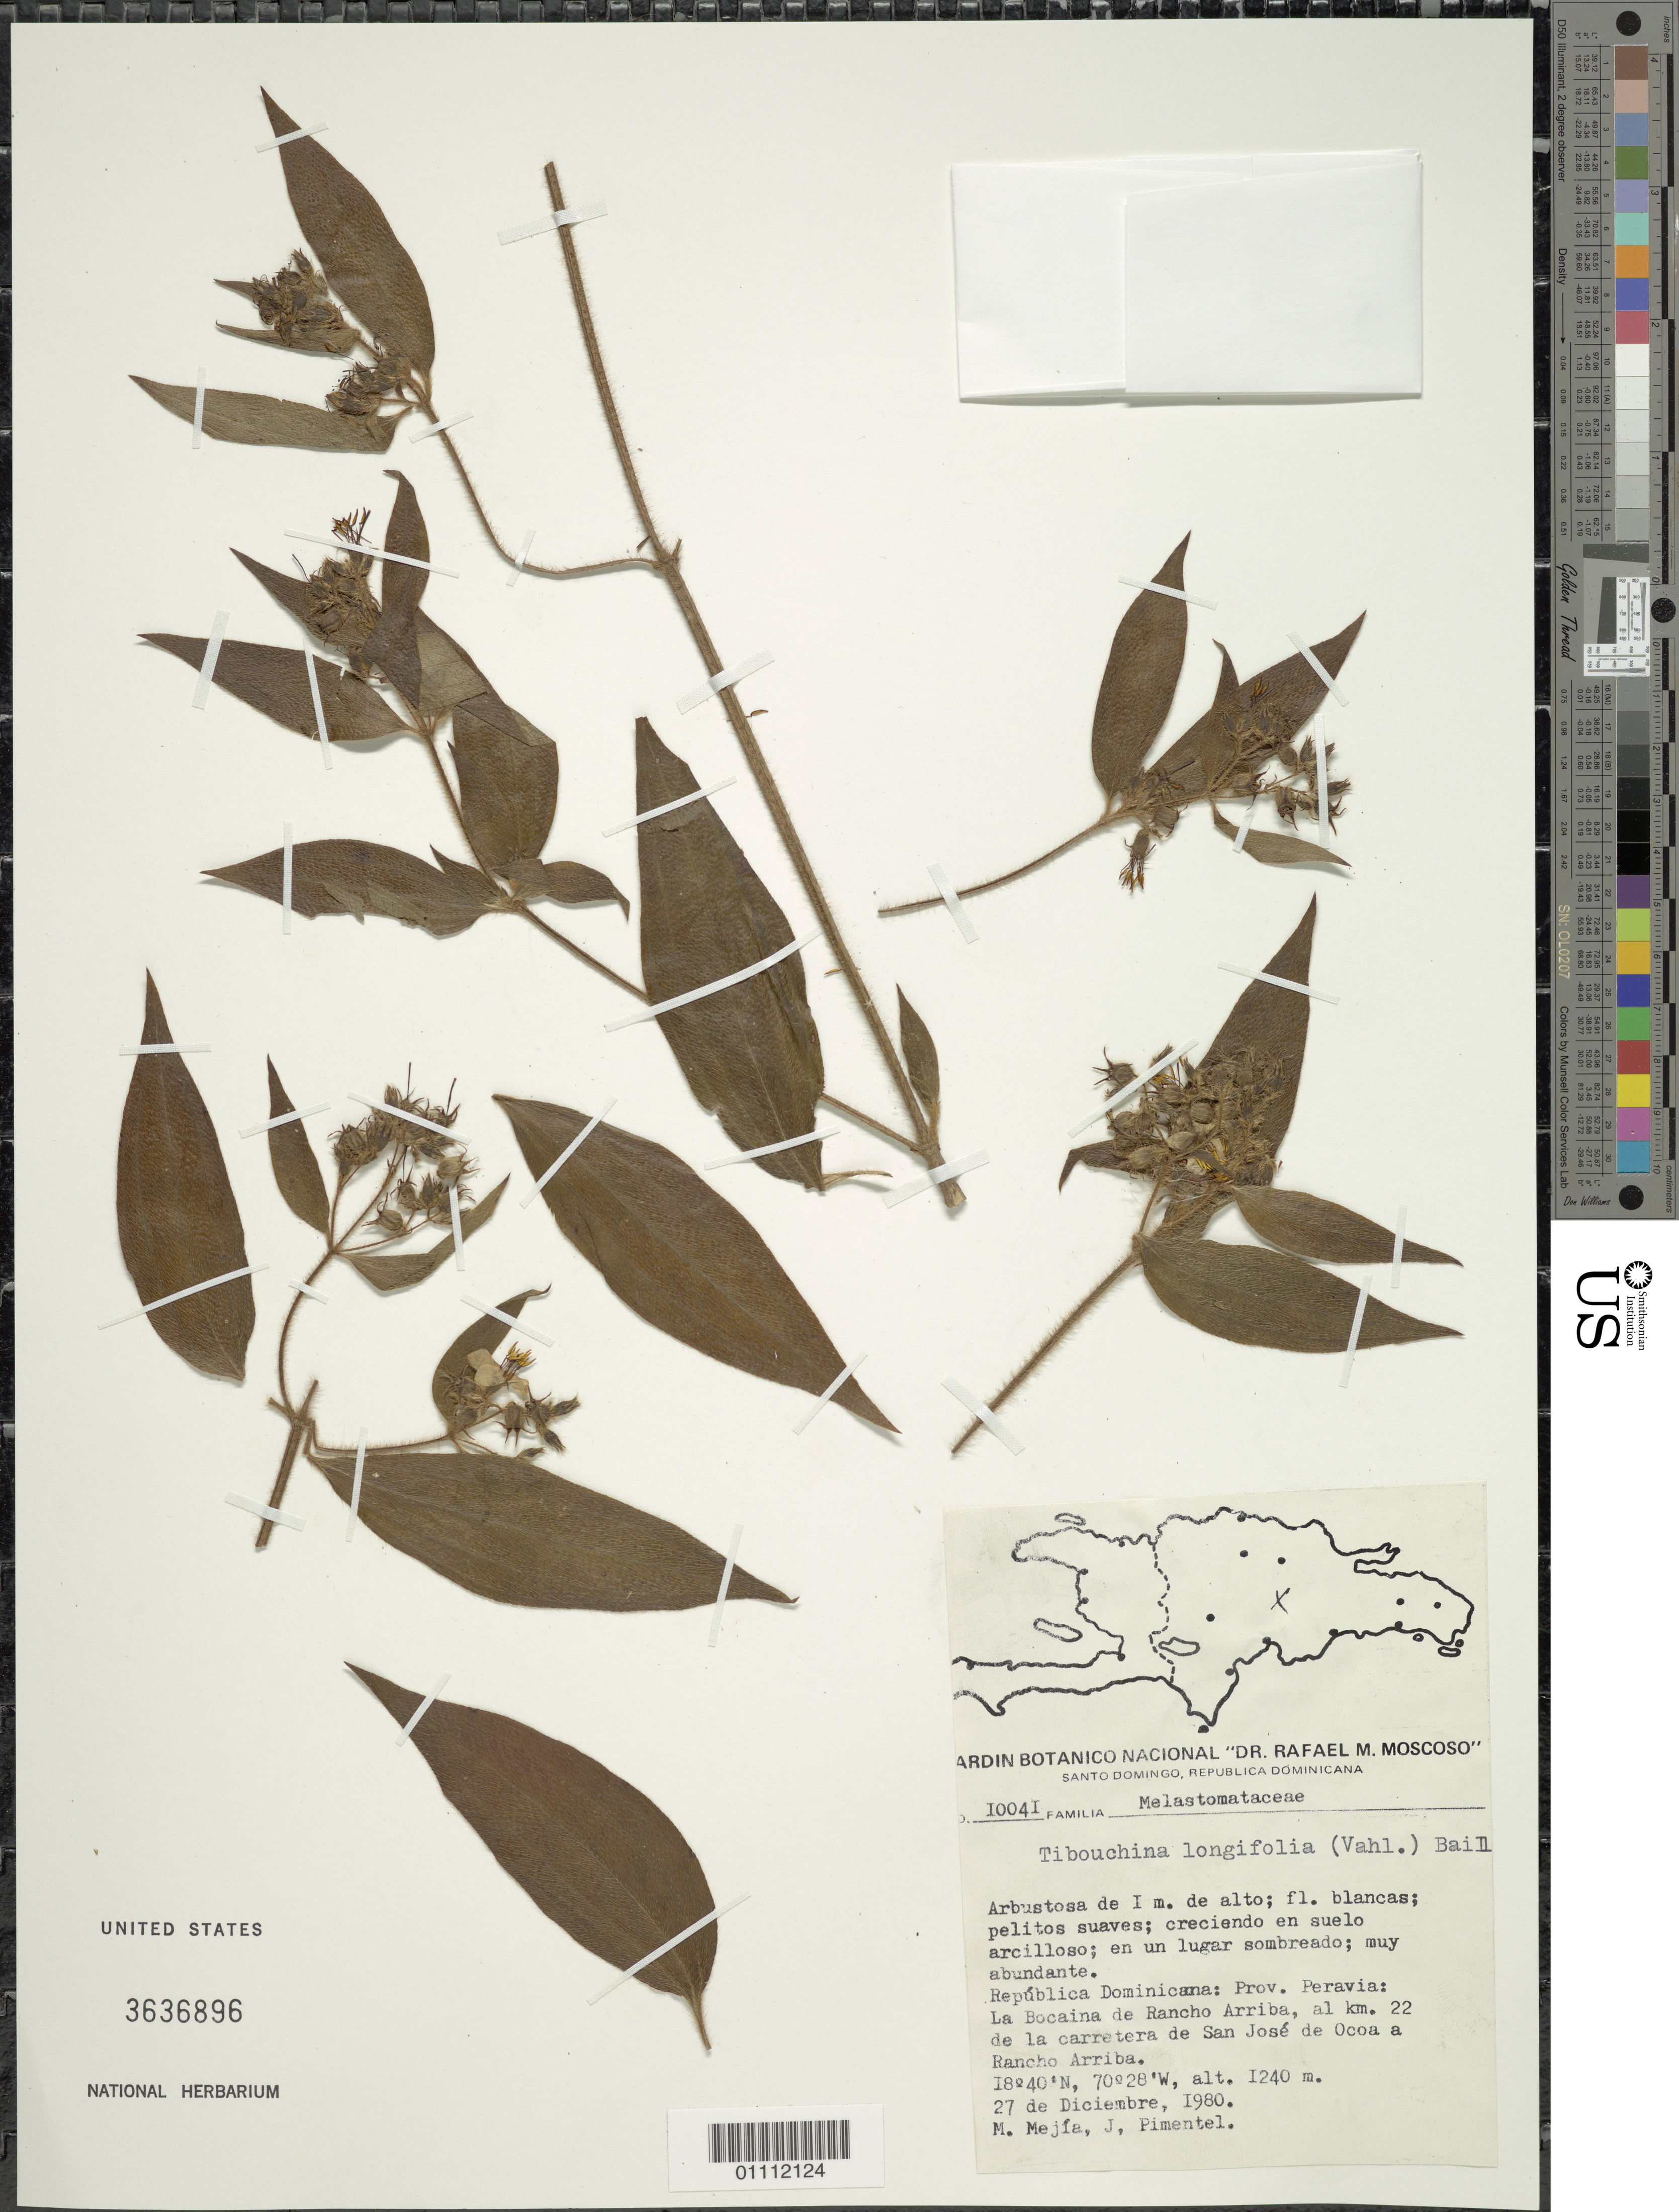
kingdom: Plantae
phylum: Tracheophyta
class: Magnoliopsida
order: Myrtales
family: Melastomataceae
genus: Chaetogastra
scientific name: Chaetogastra longifolia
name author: (Vahl) DC.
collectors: M. Mejia & J. Pimentel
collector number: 10041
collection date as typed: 27 Dec 1980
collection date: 1980-12-27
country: Dominican Republic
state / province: Peravia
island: Hispaniola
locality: La Bocaina de Rancho Arriba, al km 22 de la carretera de San José de Ocoa a Rancho Arriba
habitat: Creciendo en suelo arcilloso, en un lugar sombreado; muy abundante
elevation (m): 1240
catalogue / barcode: US 3636896